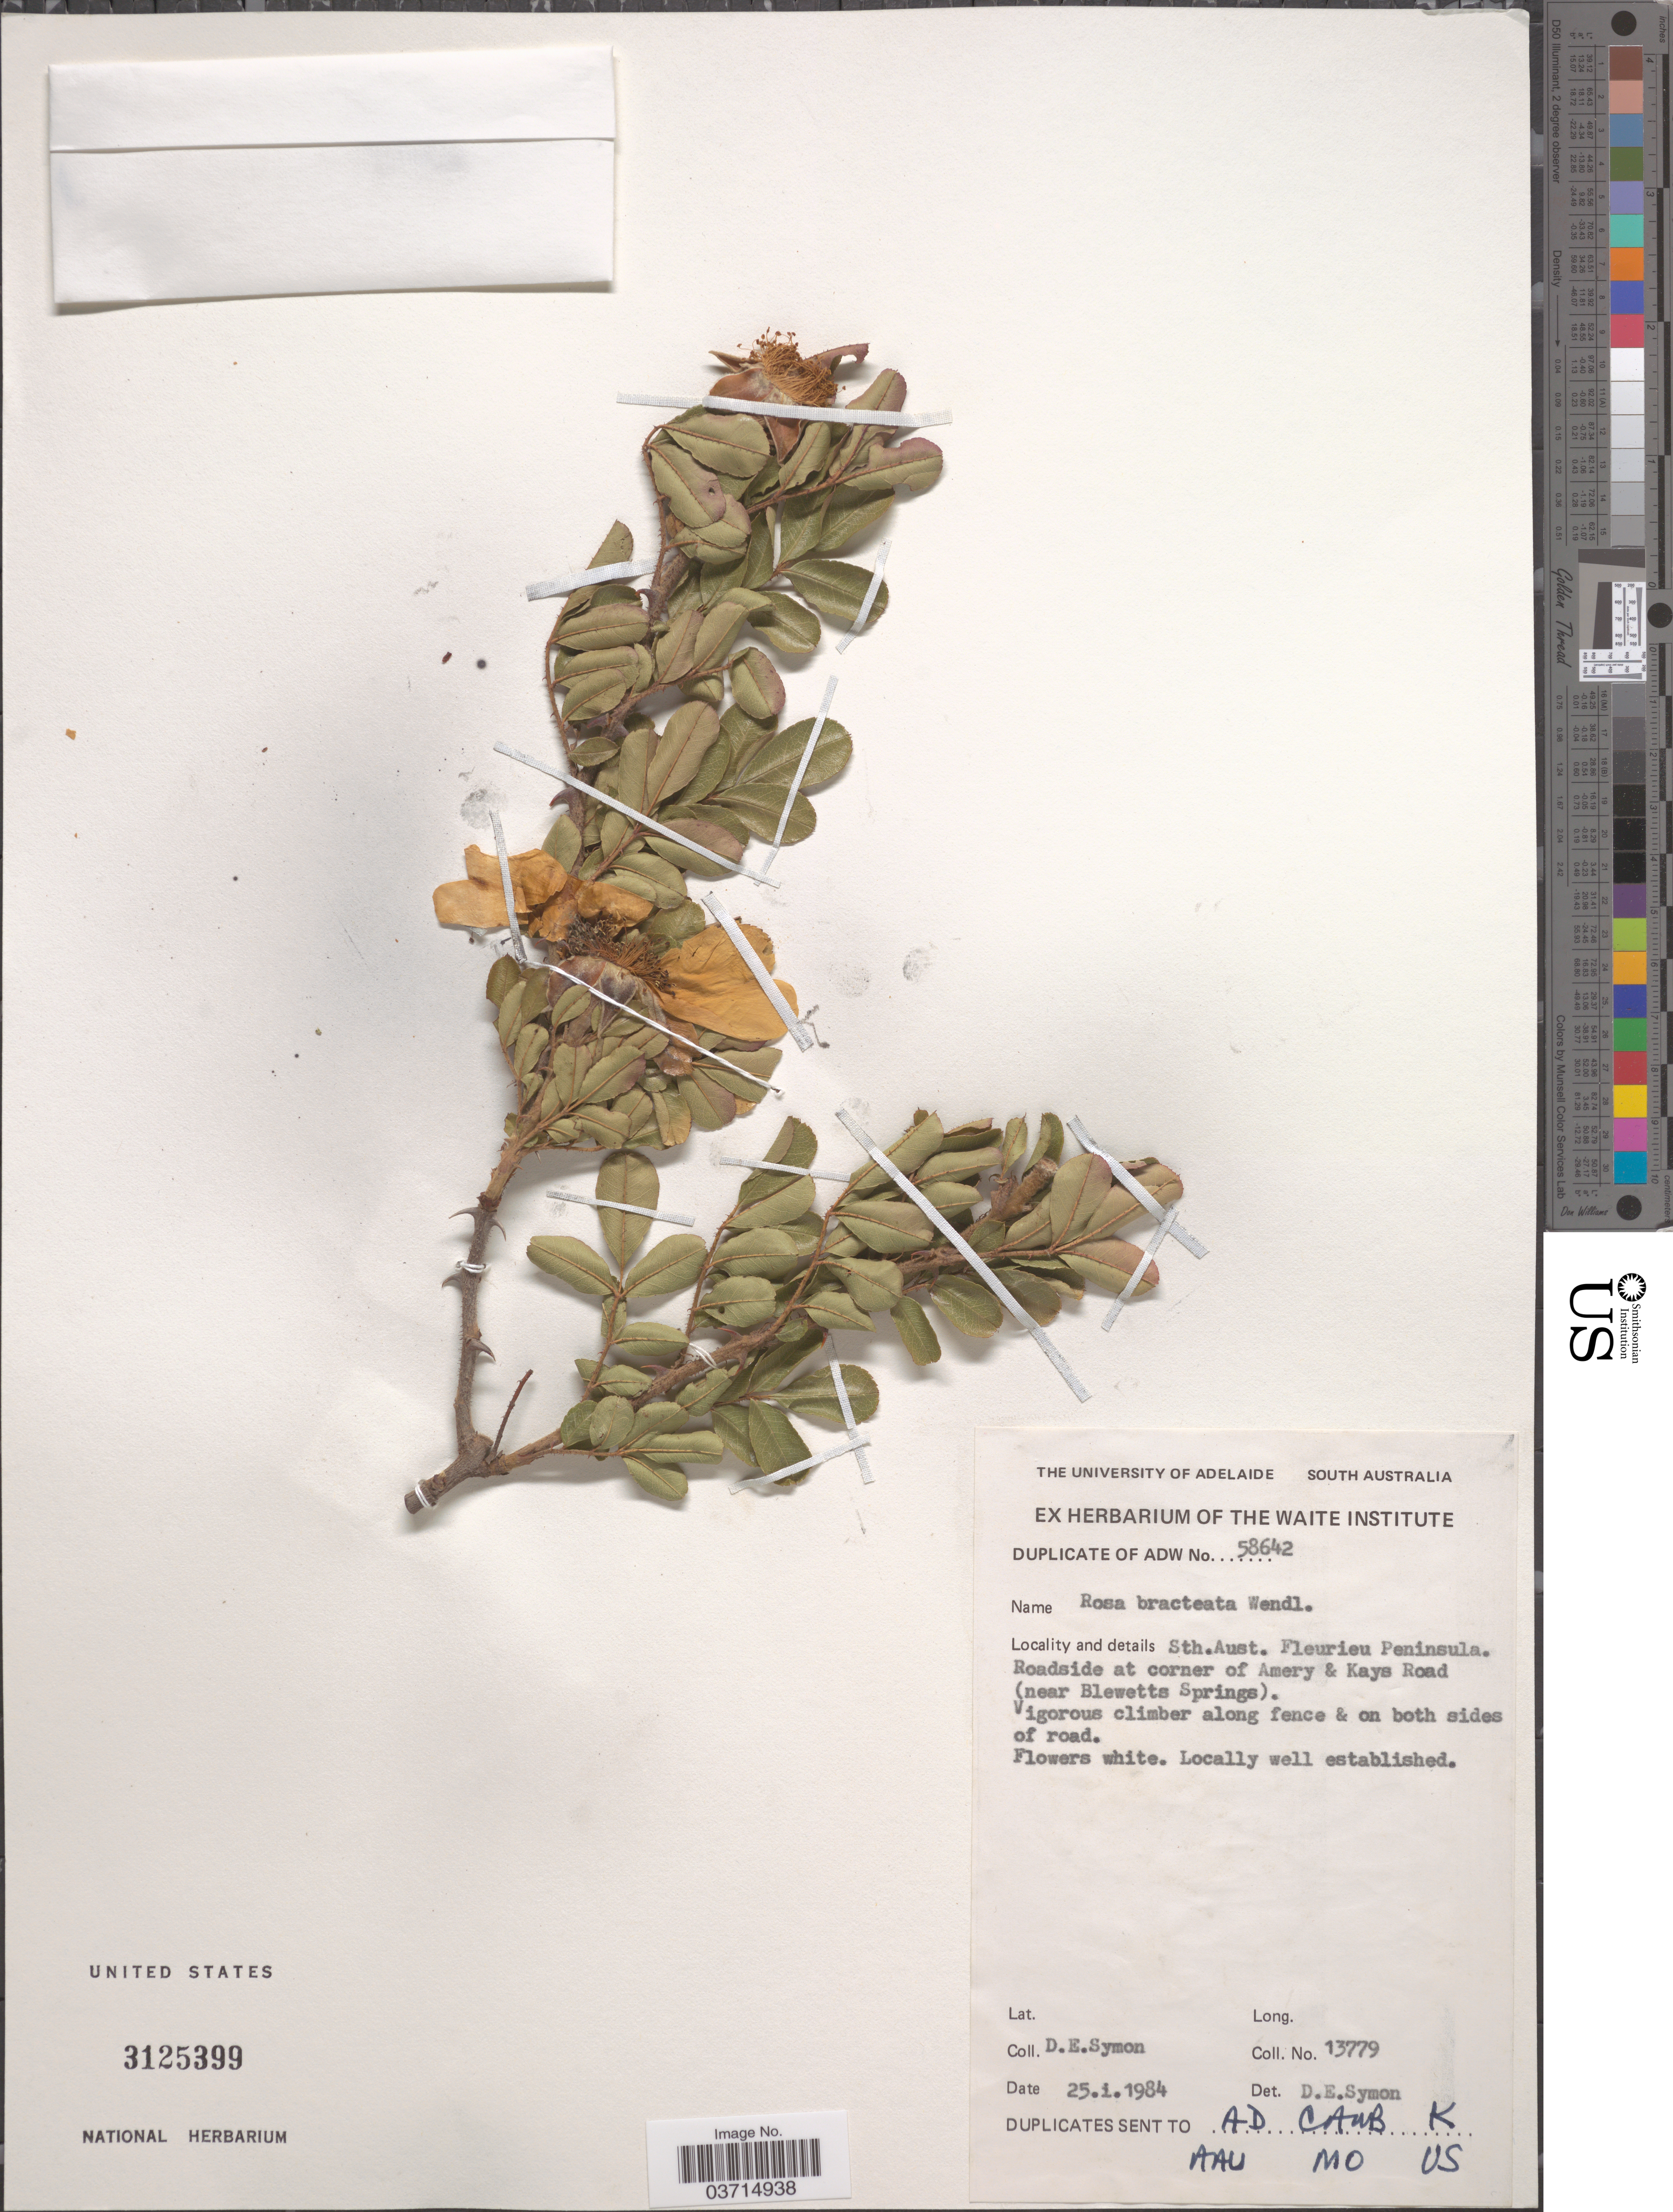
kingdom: Plantae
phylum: Tracheophyta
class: Magnoliopsida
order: Rosales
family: Rosaceae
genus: Rosa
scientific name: Rosa bracteata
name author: J.C. Wendl.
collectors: D. Symon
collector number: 13779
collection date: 1984-01-21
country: Australia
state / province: South Australia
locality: Sth. Aust. Fleurieu Peninsula. Roadside at corner of Armery & Kays Road (near Blewetts Springs).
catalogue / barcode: US 3125399